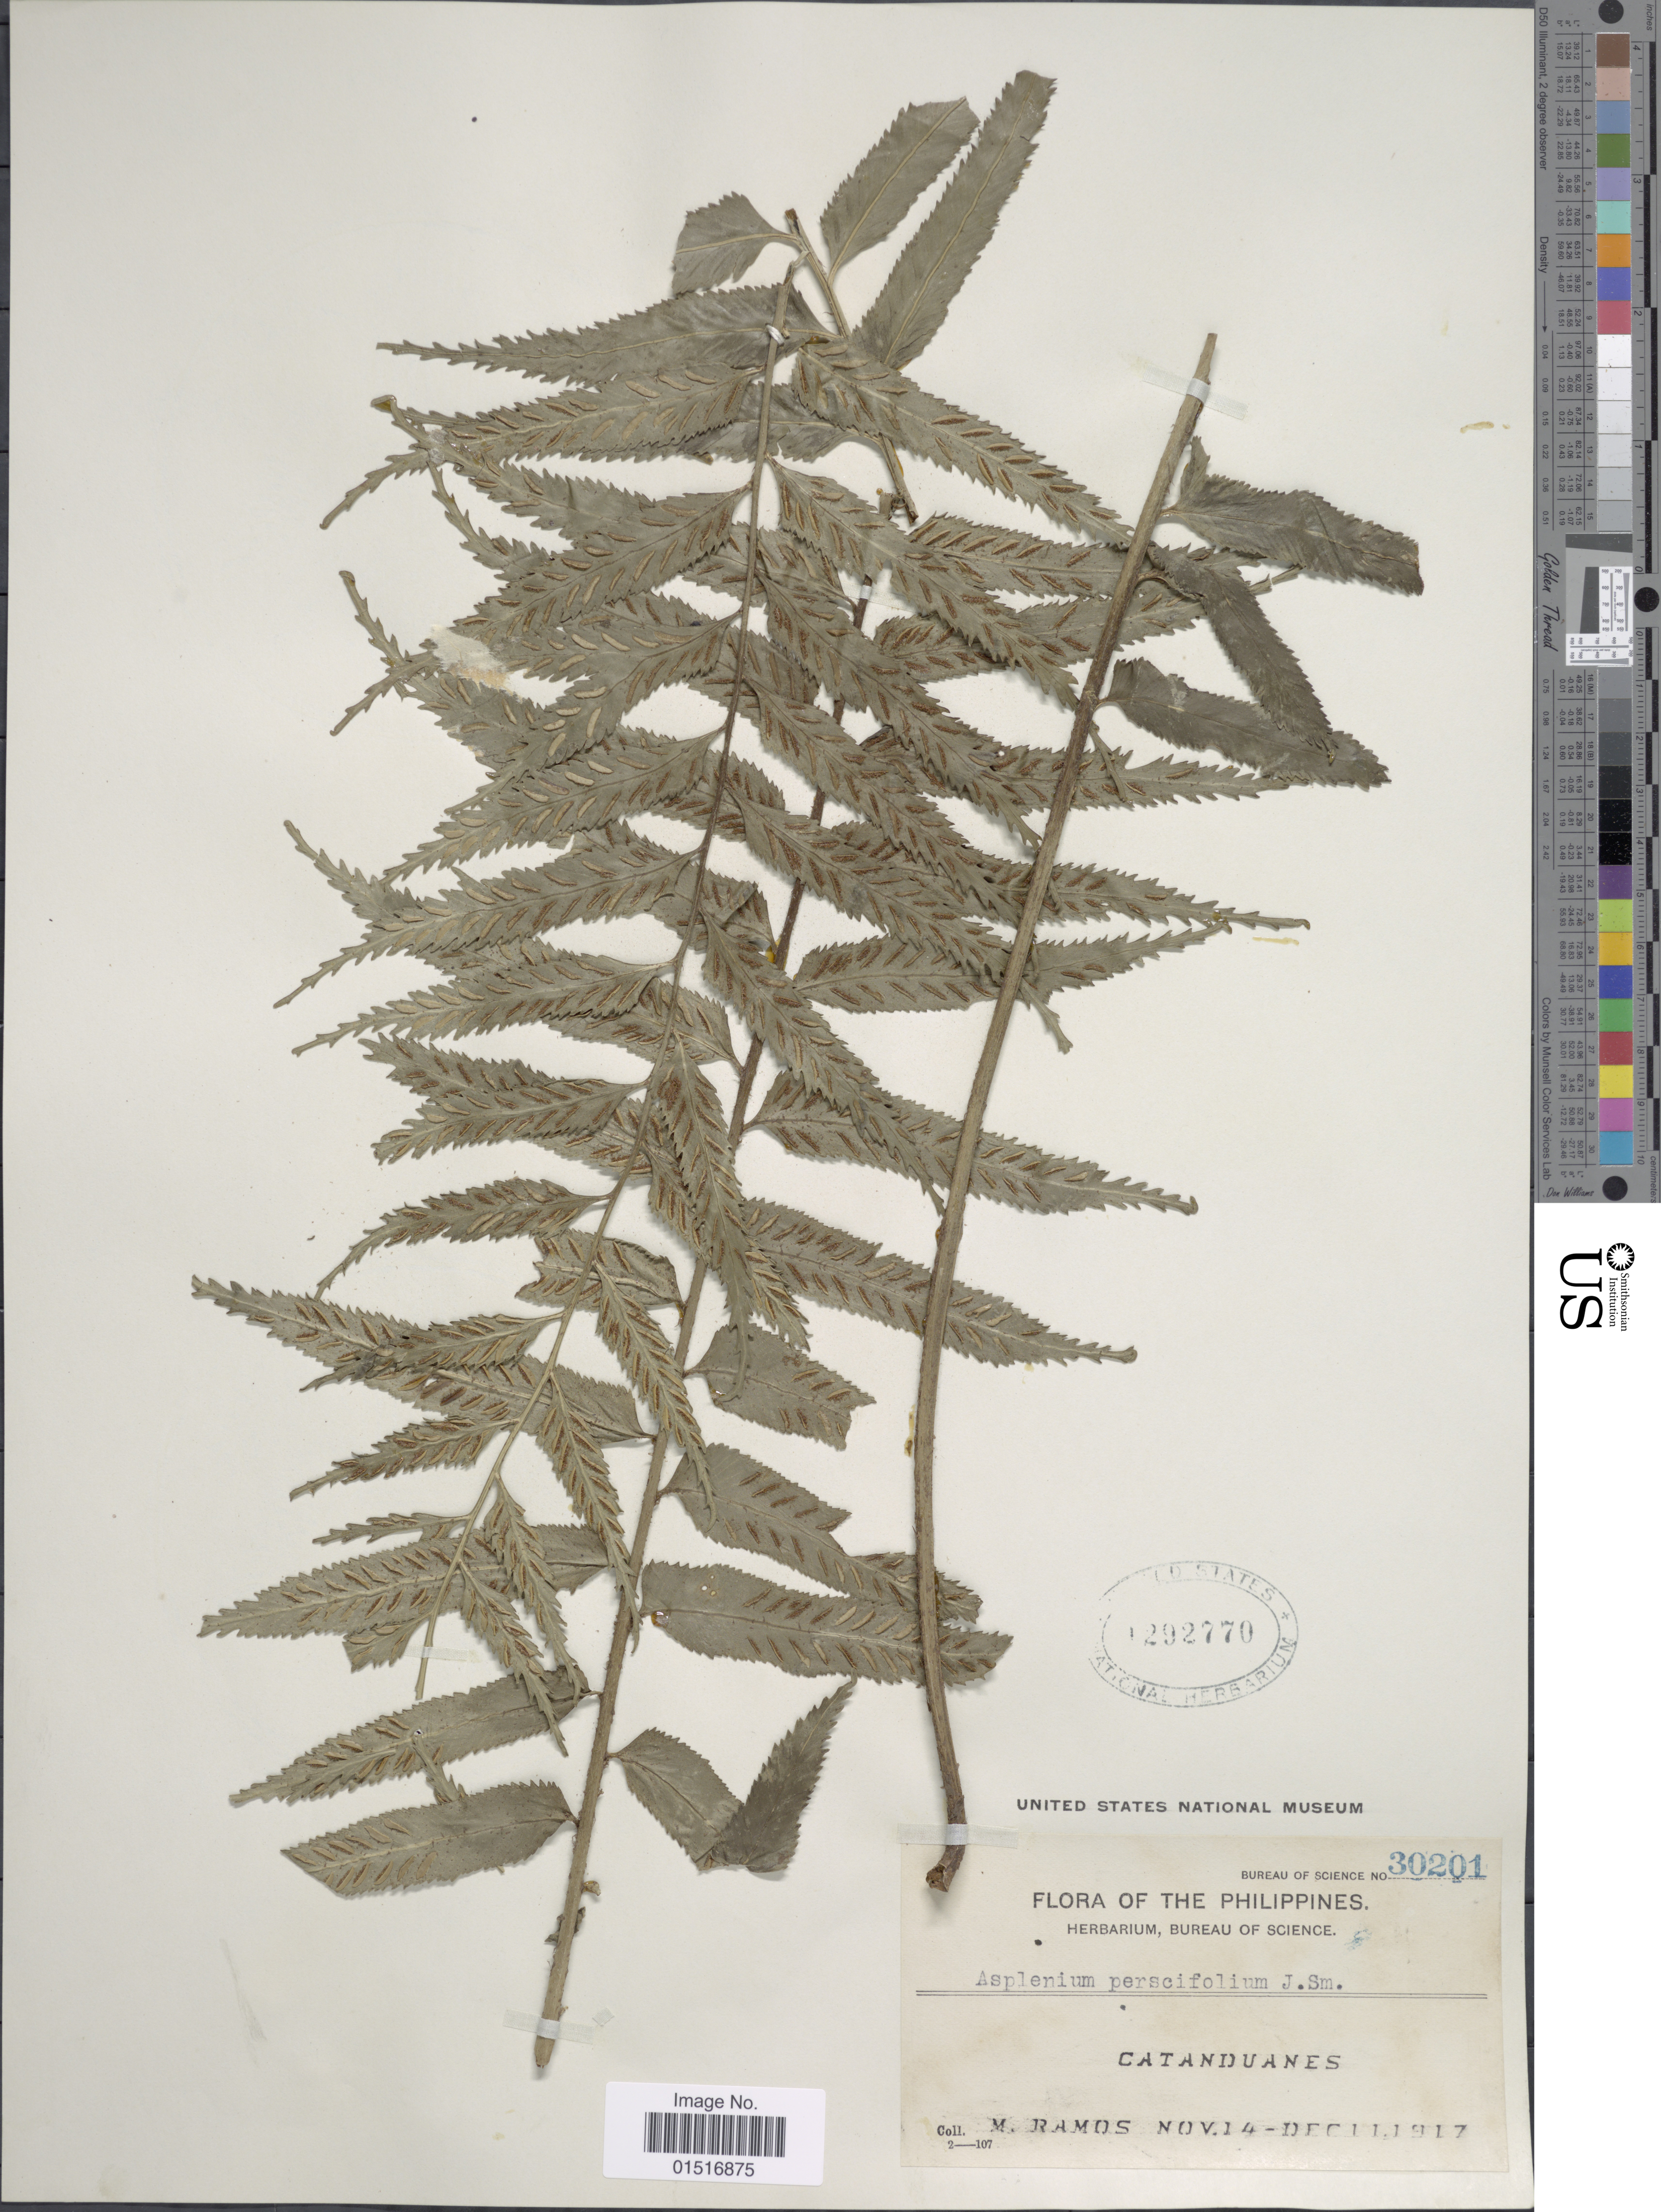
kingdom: Plantae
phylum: Tracheophyta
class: Polypodiopsida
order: Polypodiales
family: Aspleniaceae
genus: Asplenium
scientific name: Asplenium persicifolium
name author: J. Sm. ex Mett.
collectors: M. Ramos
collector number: Bureau of Science 30201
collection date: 1917-11-14/1917-12-11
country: Philippines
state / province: Bicol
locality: Catanduanes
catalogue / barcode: US 1292770